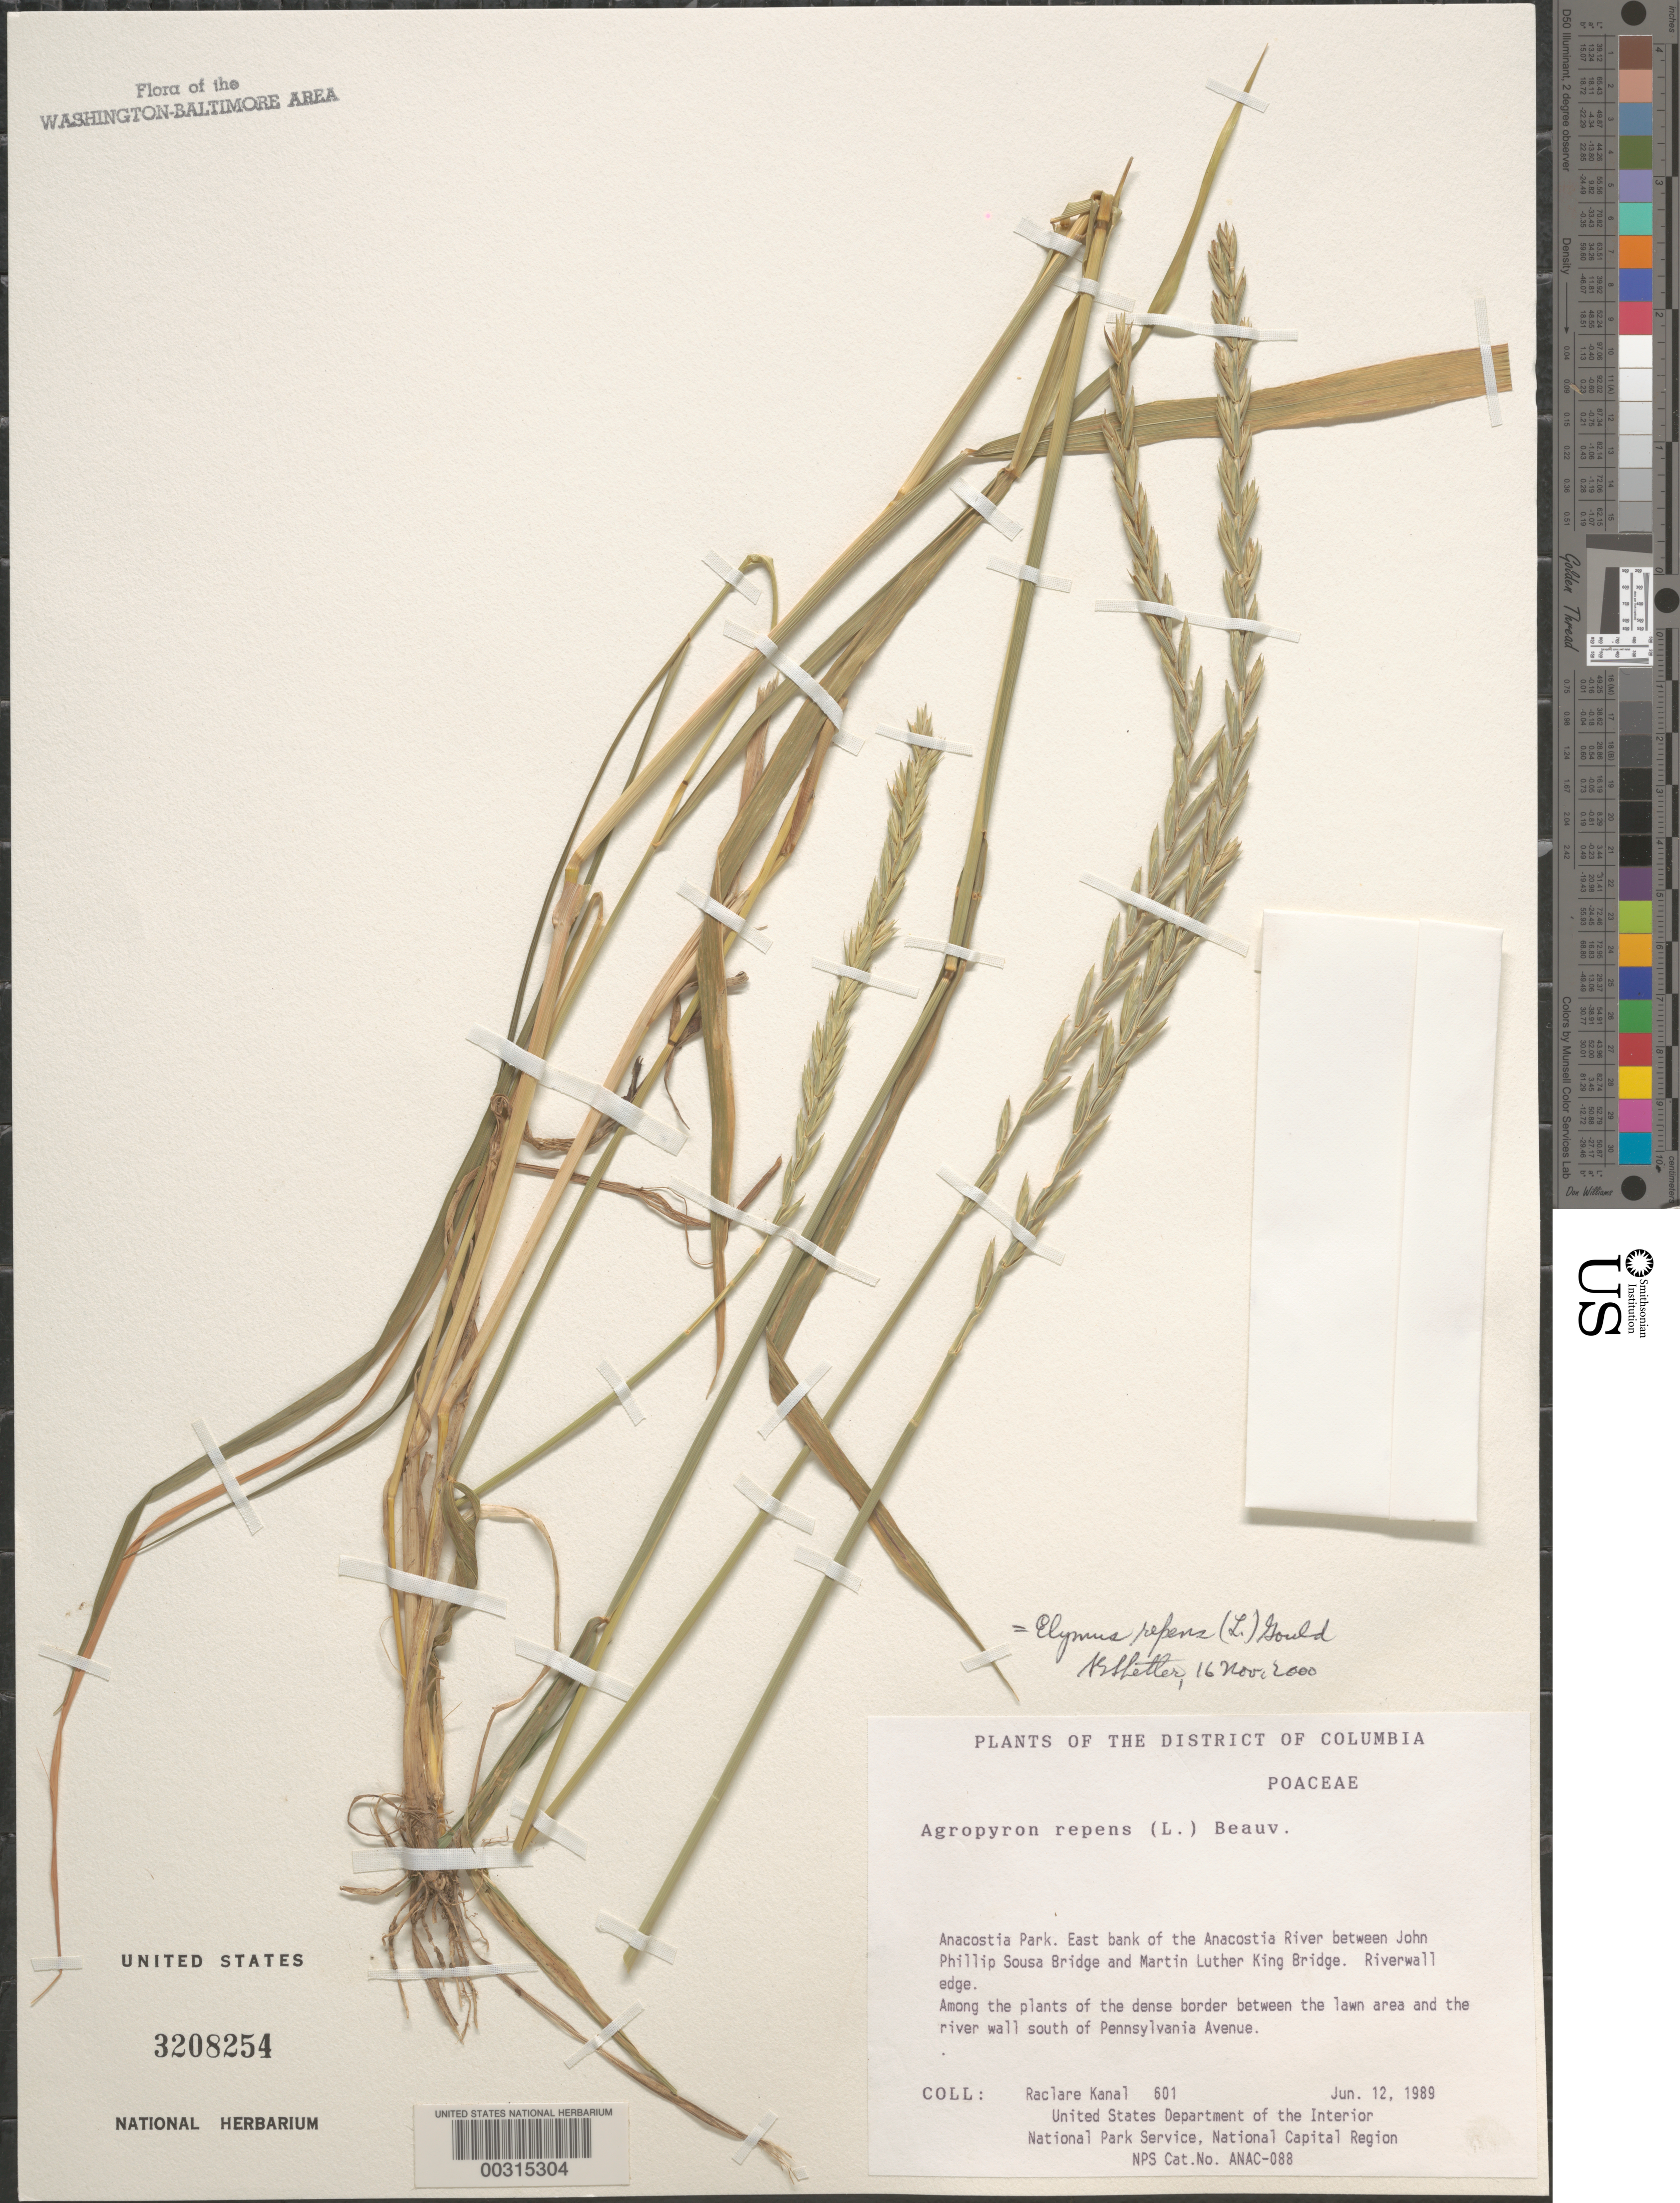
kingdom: Plantae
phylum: Tracheophyta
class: Liliopsida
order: Poales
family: Poaceae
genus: Elymus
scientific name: Elymus repens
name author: (L.) Gould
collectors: R. Kanal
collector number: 601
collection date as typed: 12 Jun 1989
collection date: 1989-06-12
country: United States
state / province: District of Columbia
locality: Anacostia Park, E bank of Anacostia River, S of Philip Sousa Bridge, N of Martin Luther King Bridge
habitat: Riverwall edge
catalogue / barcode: US 3208254